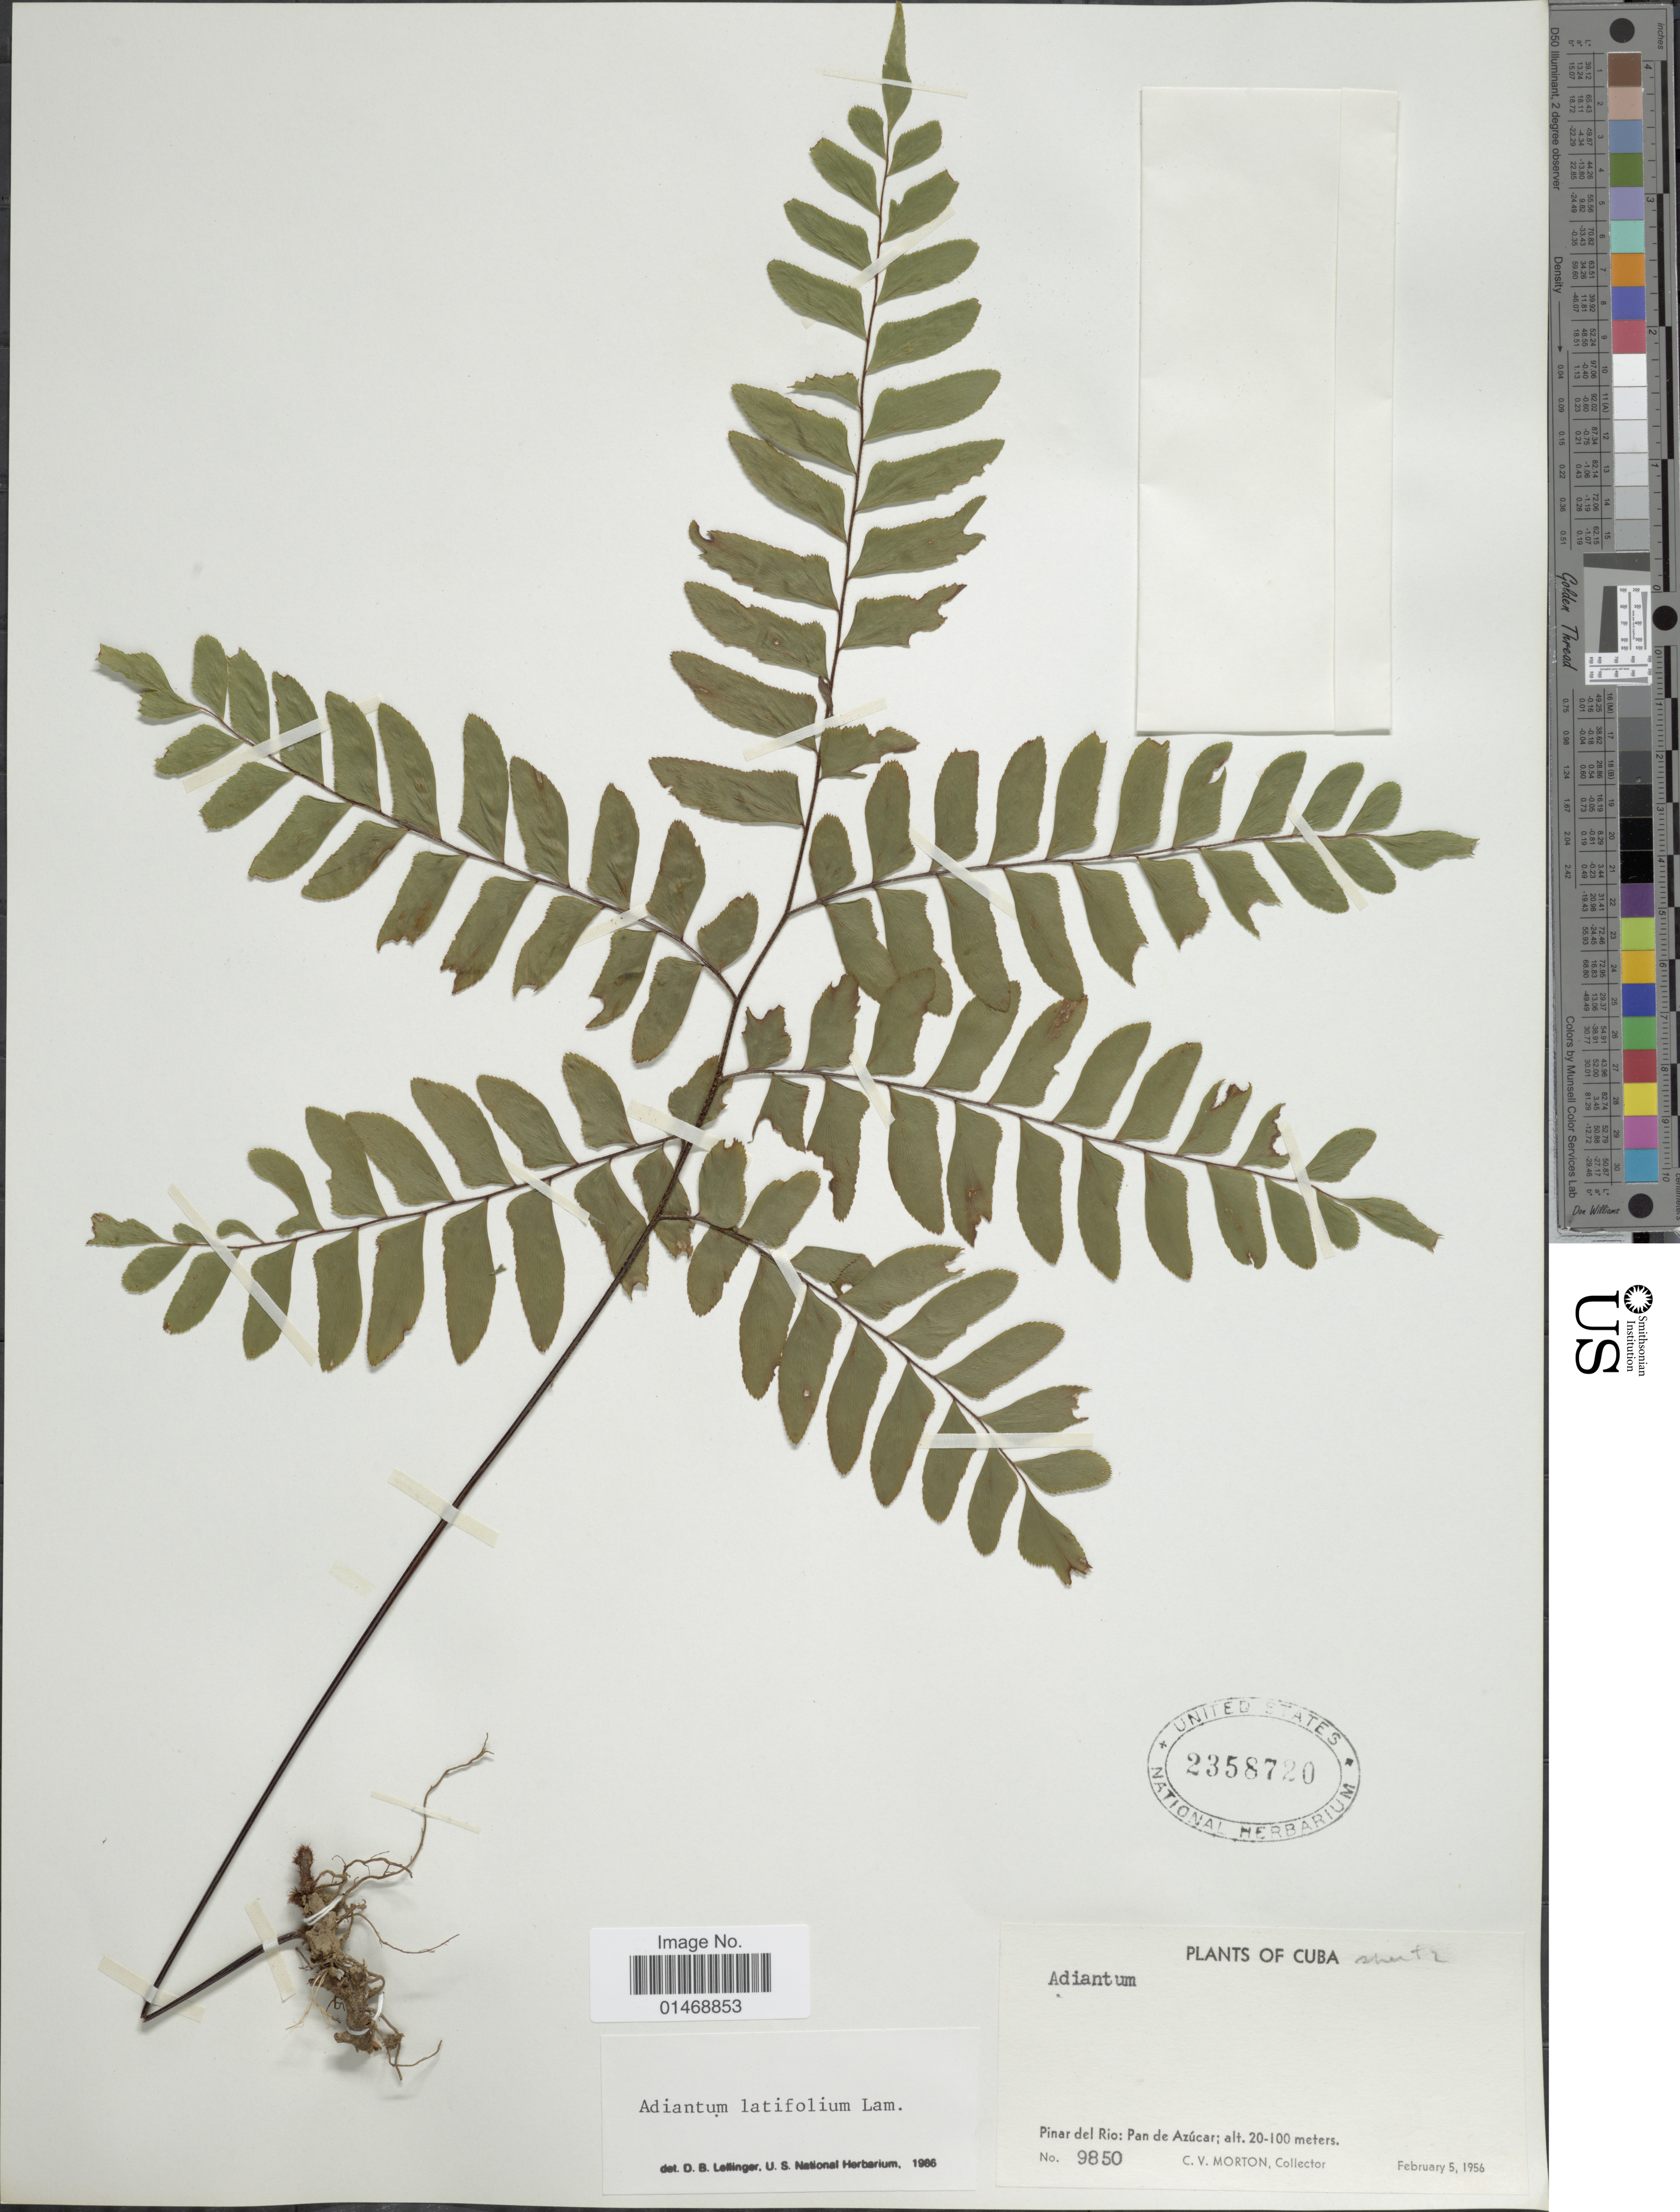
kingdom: Plantae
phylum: Tracheophyta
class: Polypodiopsida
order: Polypodiales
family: Pteridaceae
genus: Adiantum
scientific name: Adiantum latifolium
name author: Lam.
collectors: C. V. Morton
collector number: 9850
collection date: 1956-02-05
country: Cuba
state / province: Pinar del Río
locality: Pan de Azúcar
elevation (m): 20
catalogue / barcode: US 235870